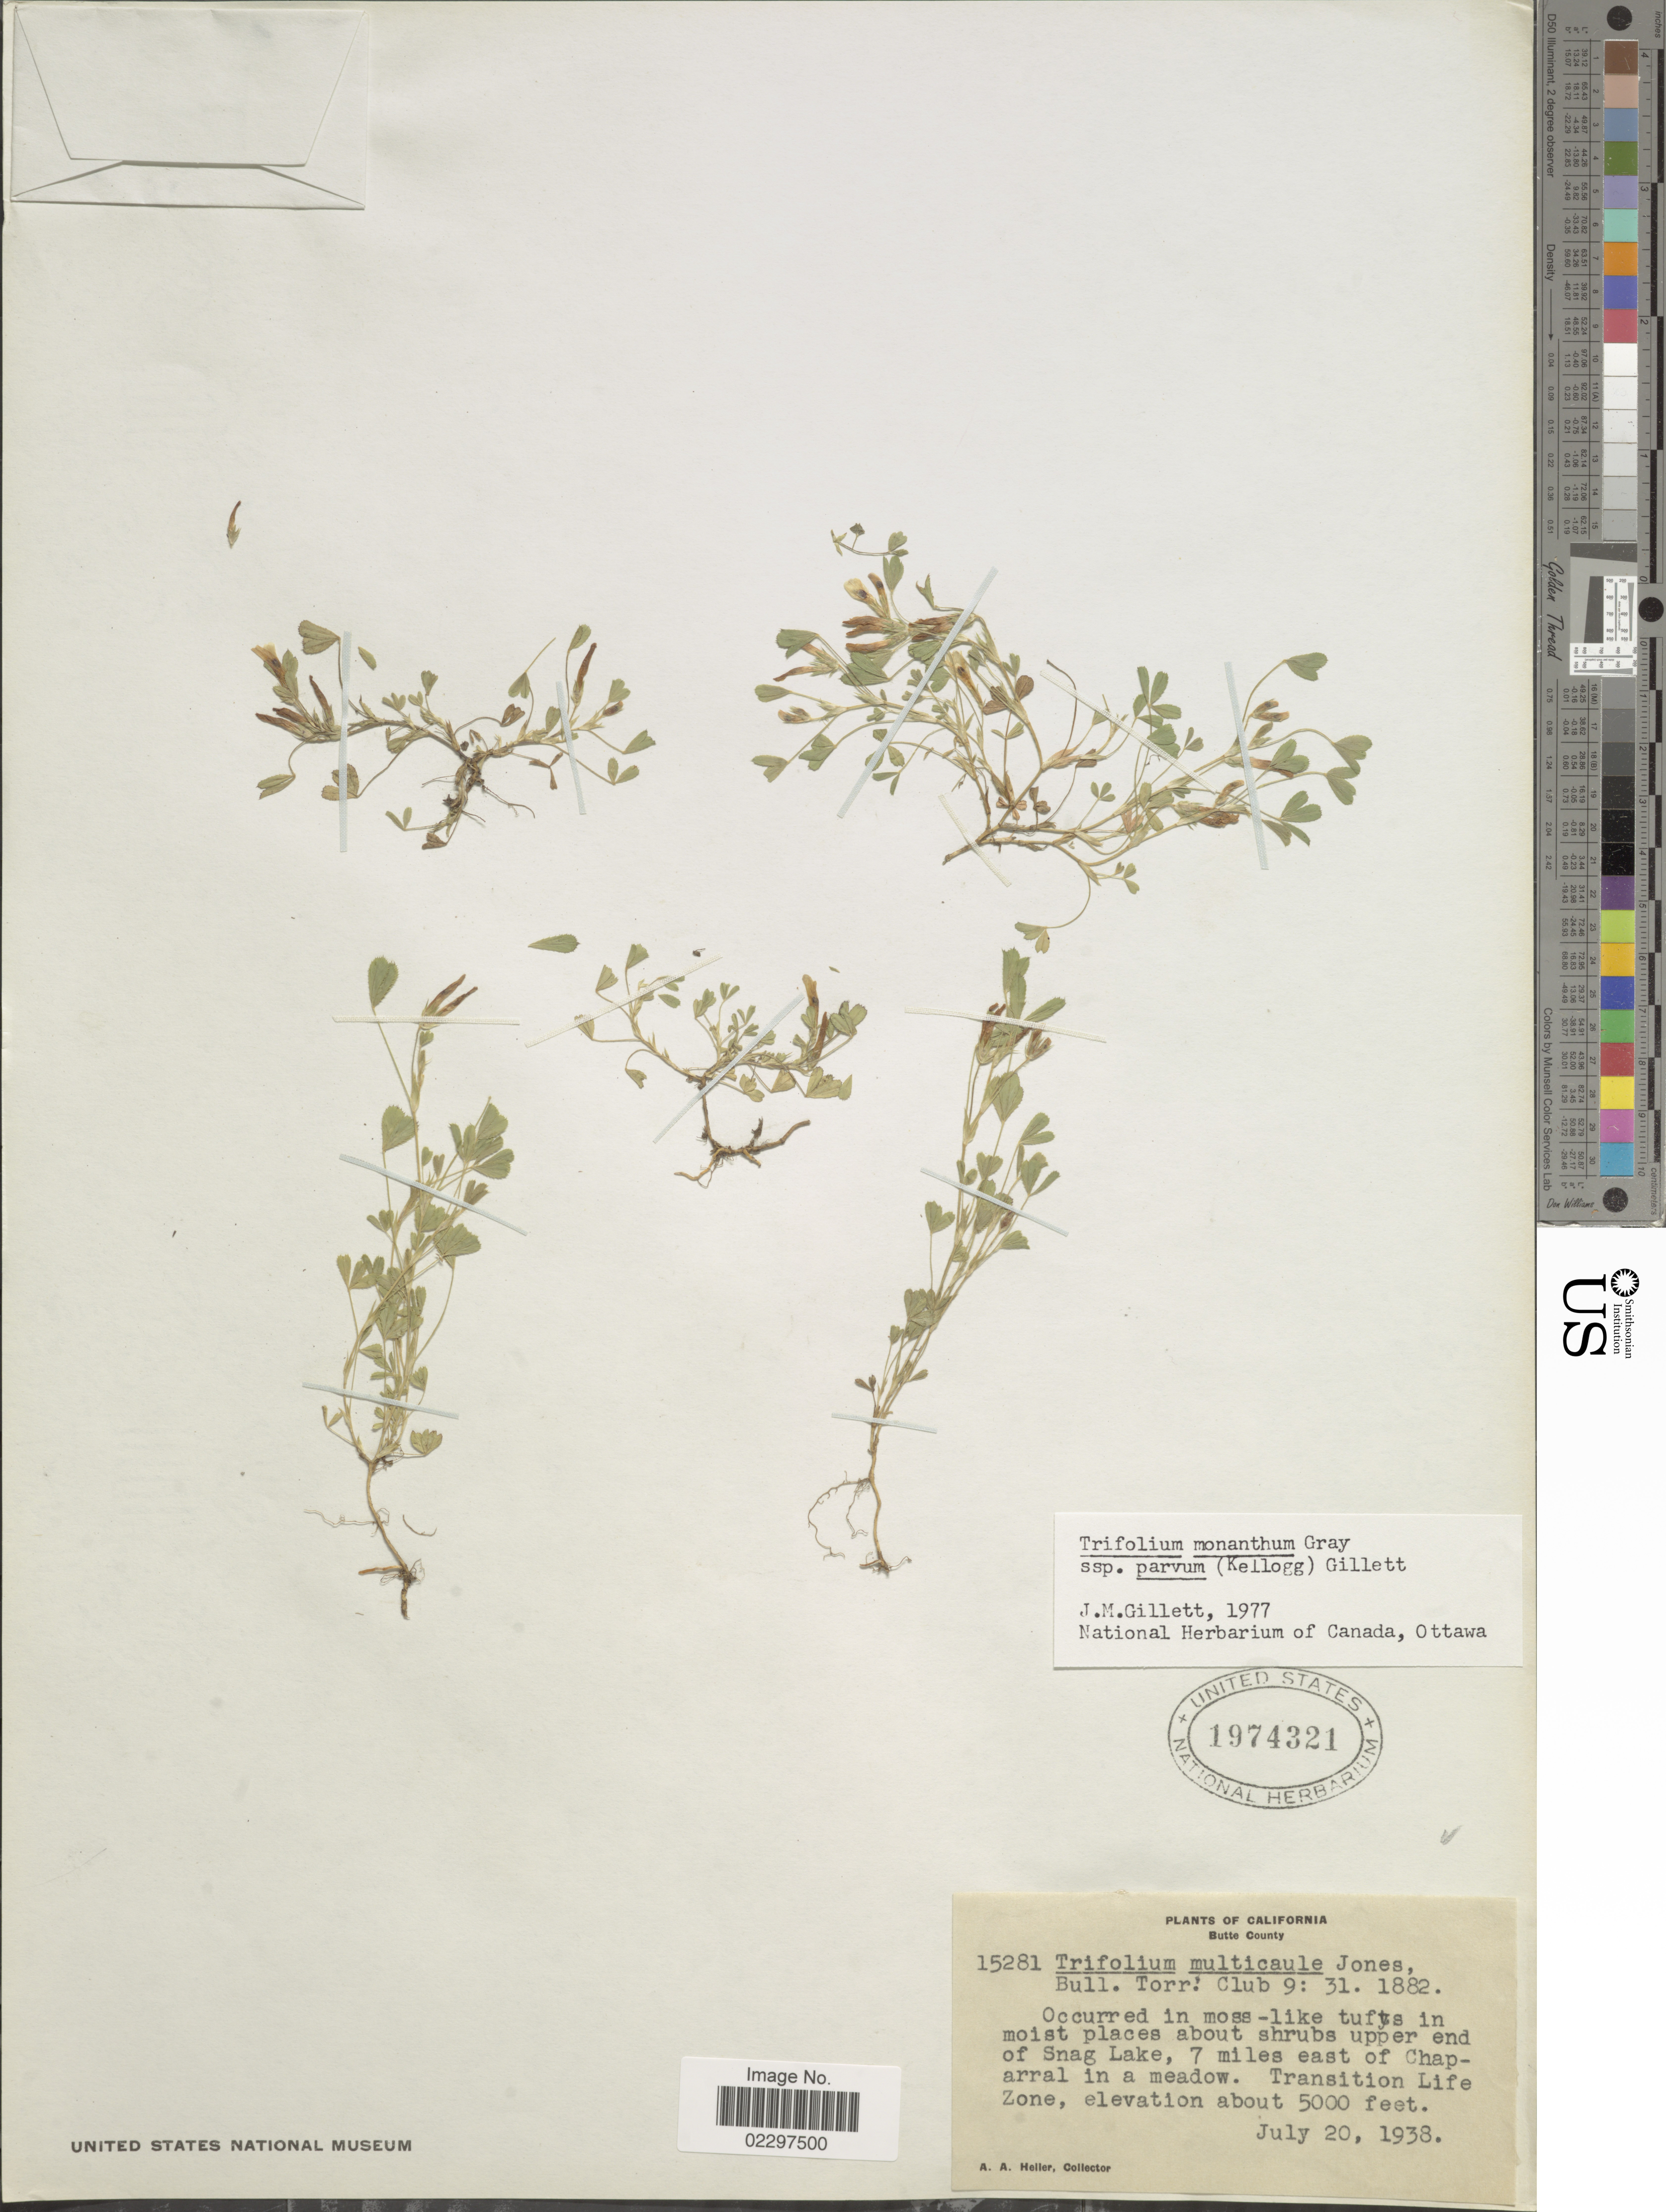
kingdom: Plantae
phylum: Tracheophyta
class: Magnoliopsida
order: Fabales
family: Fabaceae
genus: Trifolium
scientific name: Trifolium monanthum subsp. parvum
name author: (Kellogg) J.M. Gillett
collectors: A. A. Heller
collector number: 15281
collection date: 1938-07-20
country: United States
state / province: California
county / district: Butte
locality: Butte County. Moist places about shrubs upper and of Snag Lake, 7 miles east of Chaparral in a meadow. Transition Life Zone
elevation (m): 1524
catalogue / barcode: US 1974321